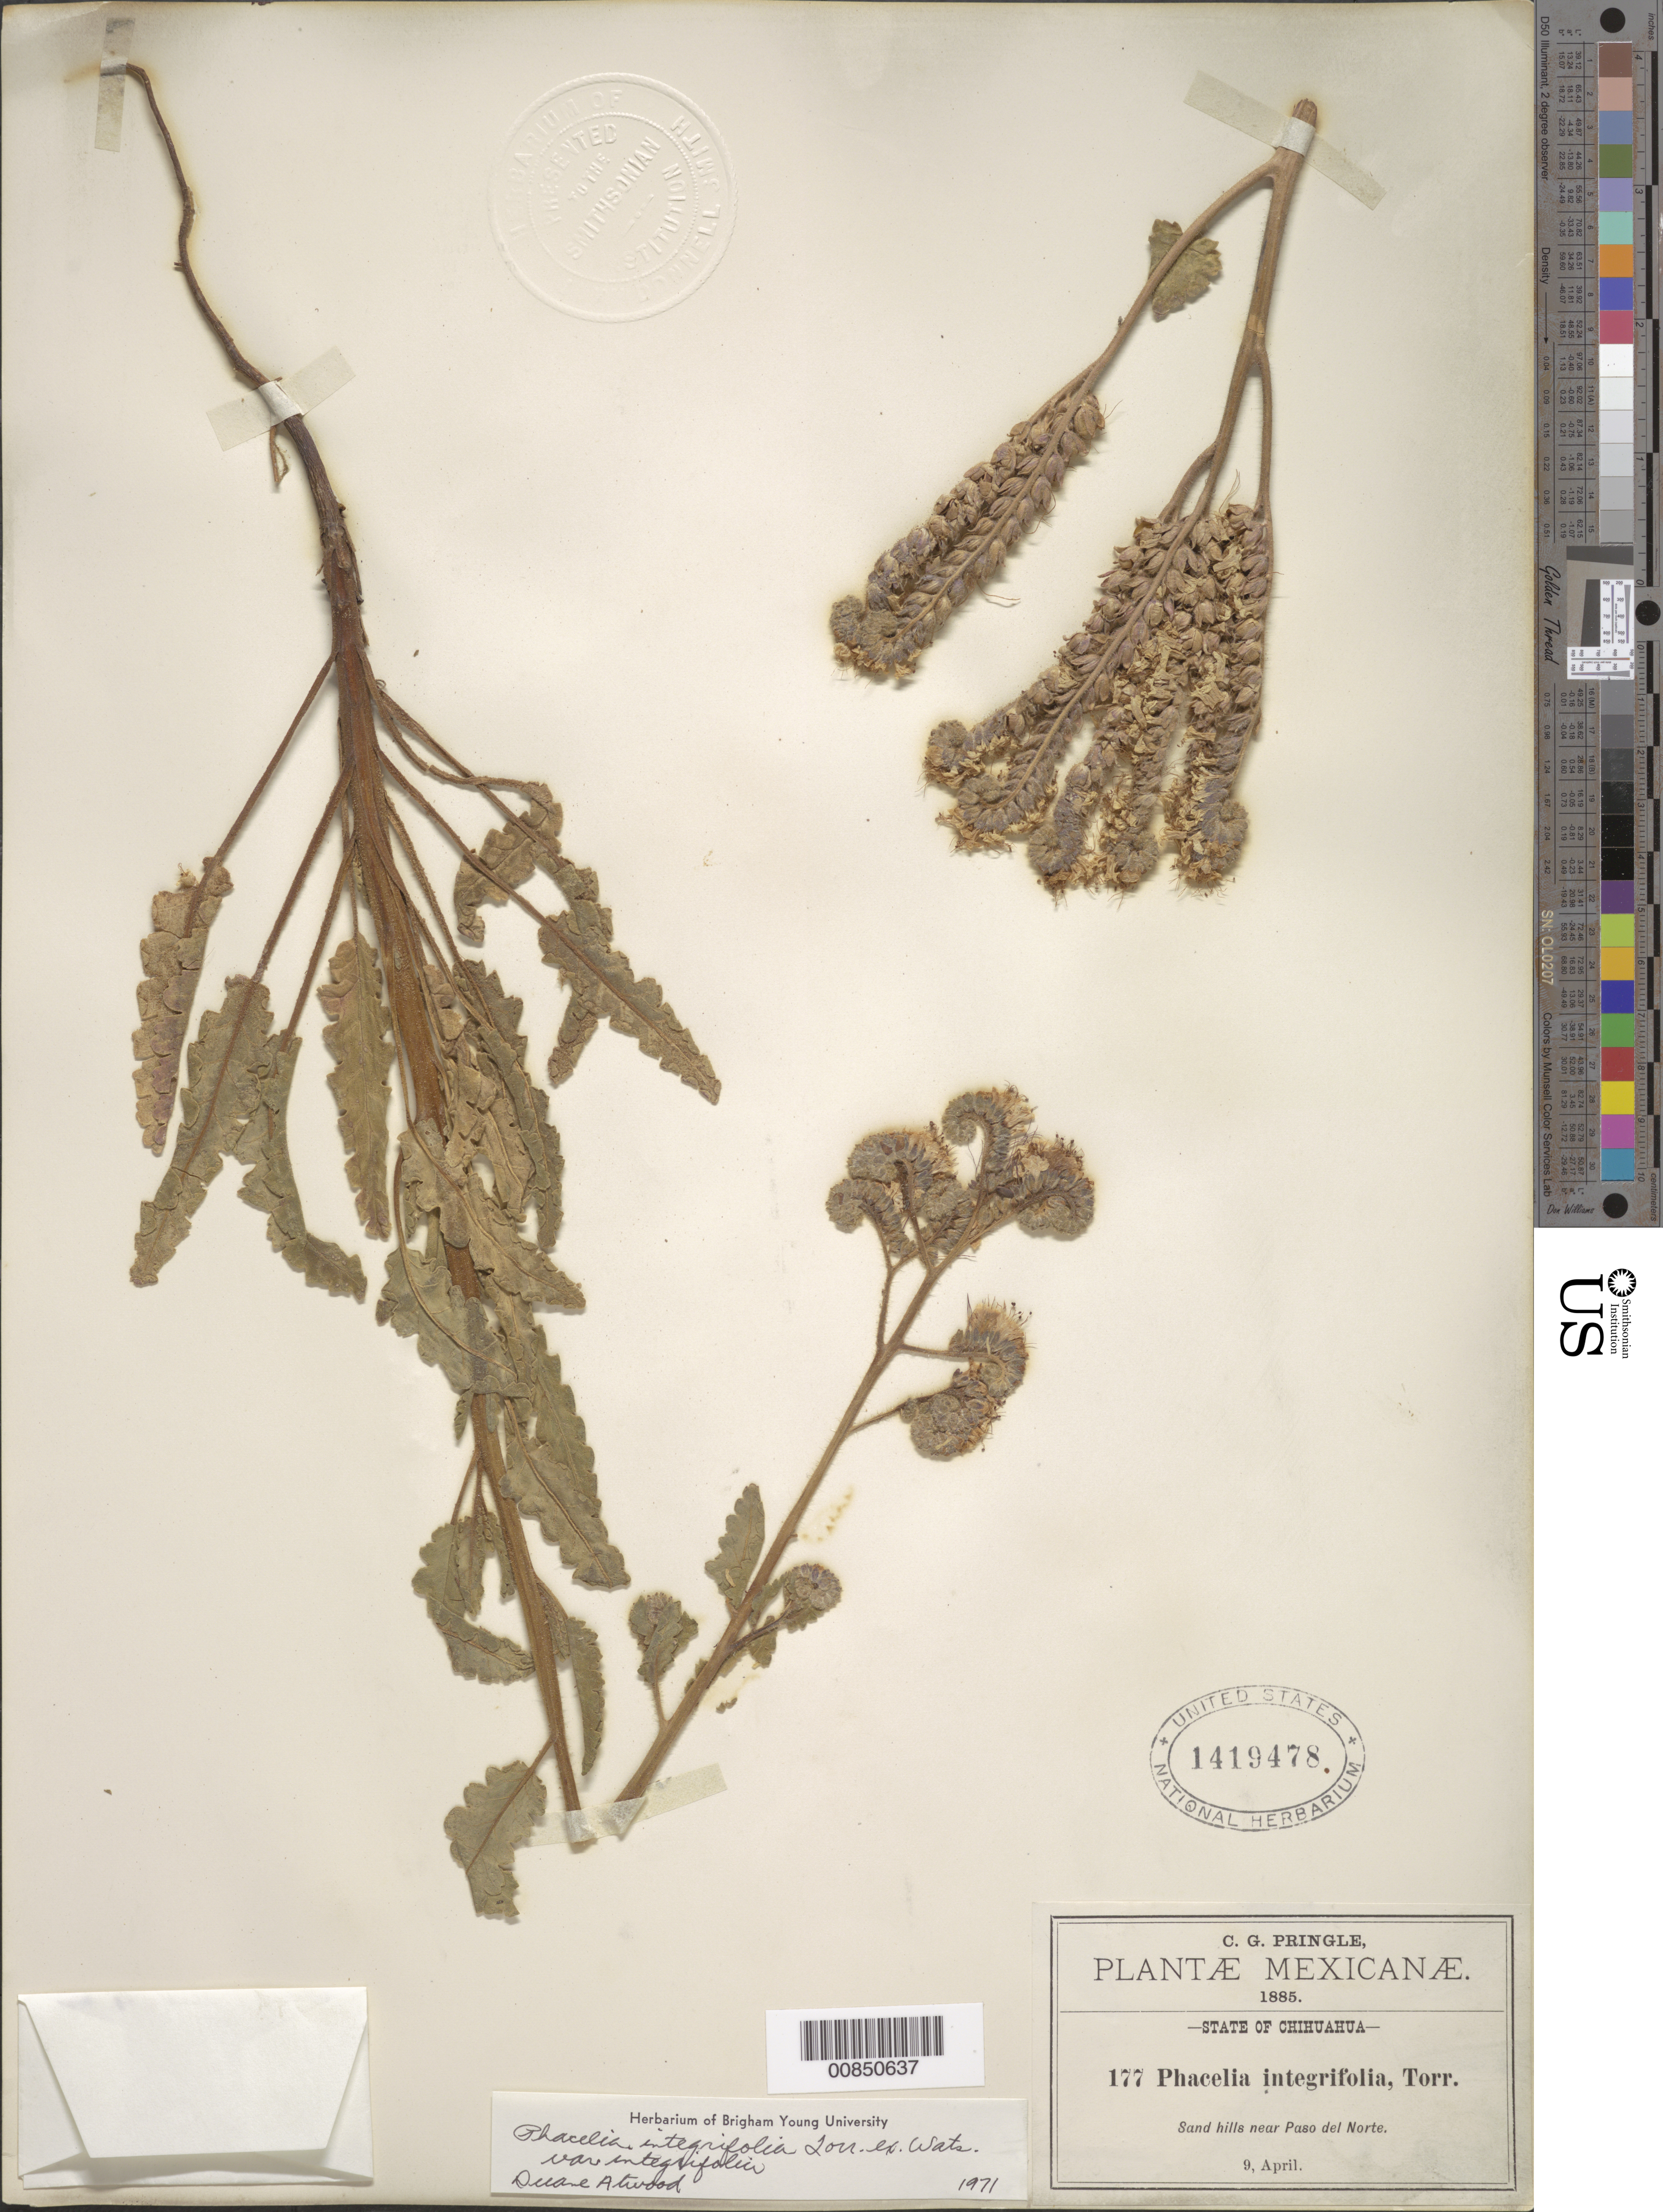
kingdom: Plantae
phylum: Tracheophyta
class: Magnoliopsida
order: Boraginales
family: Hydrophyllaceae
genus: Phacelia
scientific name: Phacelia integrifolia var. integrifolia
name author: Torr.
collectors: C. G. Pringle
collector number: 177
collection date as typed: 09 Apr 1885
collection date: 1885-04-09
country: Mexico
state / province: Chihuahua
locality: Near Paso del Norte, Chihuahua.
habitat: Sand hills.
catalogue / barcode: US 1419478